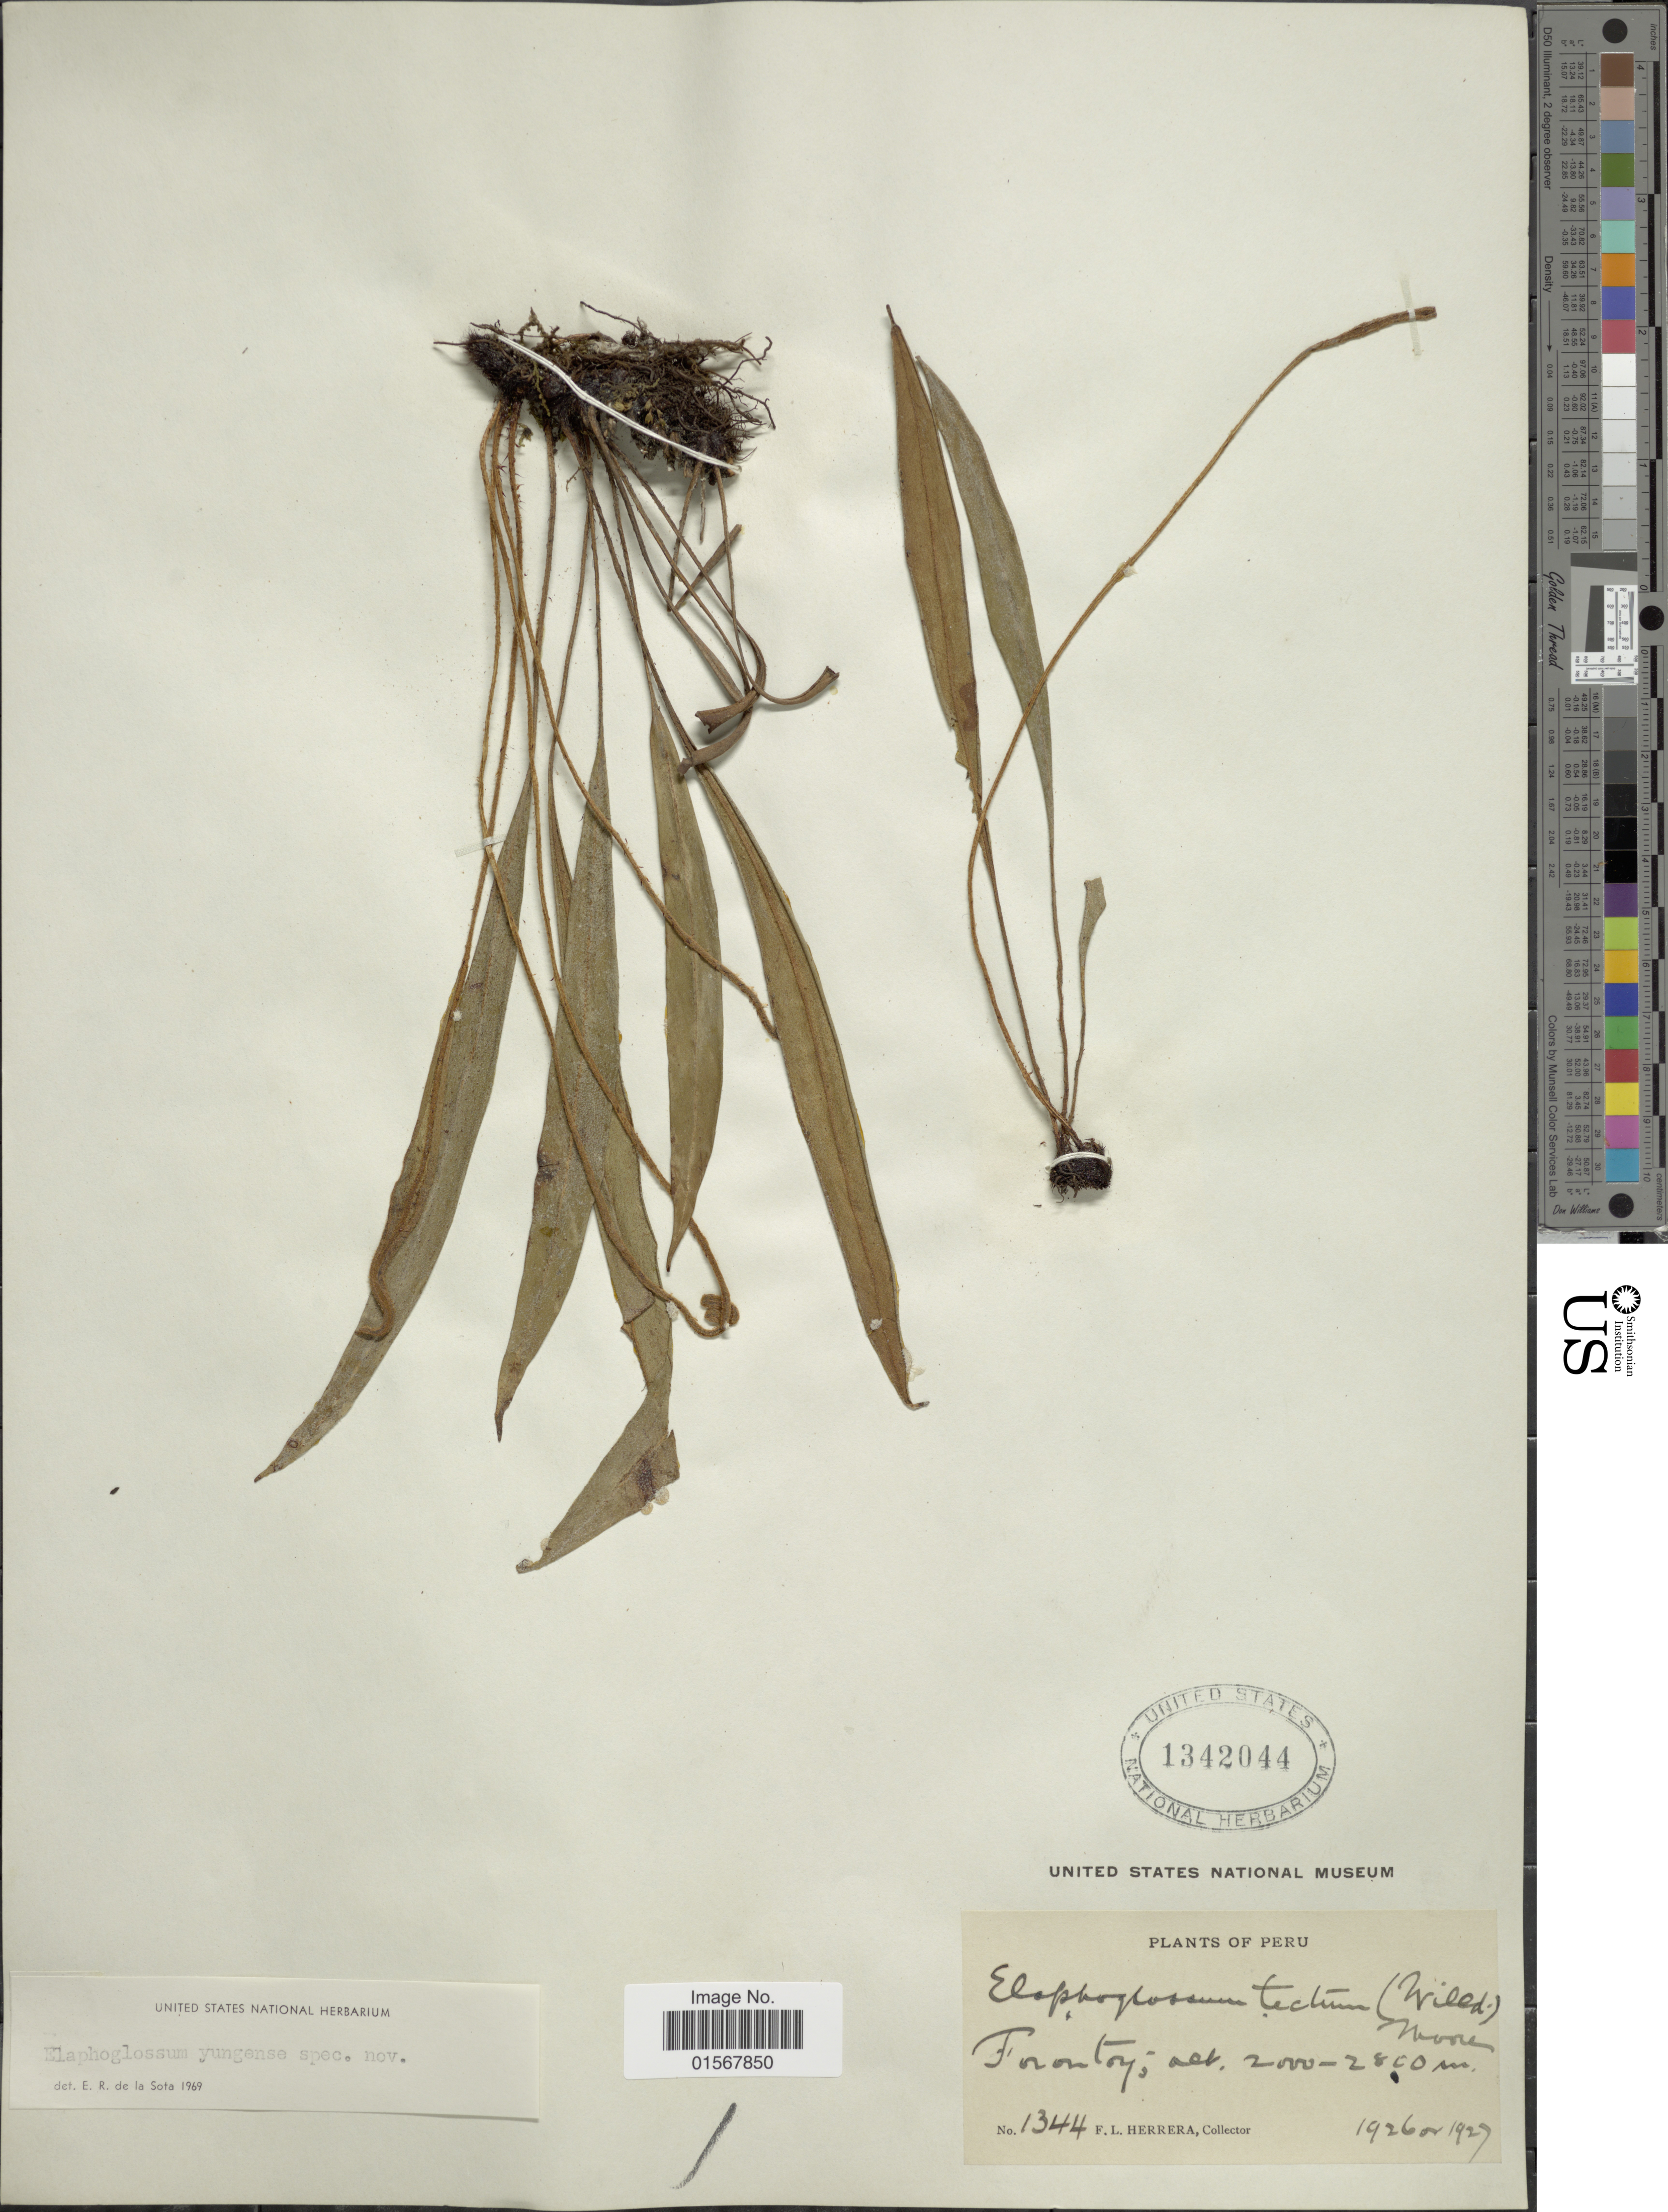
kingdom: Plantae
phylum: Tracheophyta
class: Polypodiopsida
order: Polypodiales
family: Dryopteridaceae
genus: Elaphoglossum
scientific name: Elaphoglossum yungense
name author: de la Sota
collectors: F. L. Herrera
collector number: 1344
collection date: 1926/1927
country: Peru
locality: Torontoy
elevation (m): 2000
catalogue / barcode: US 1342044